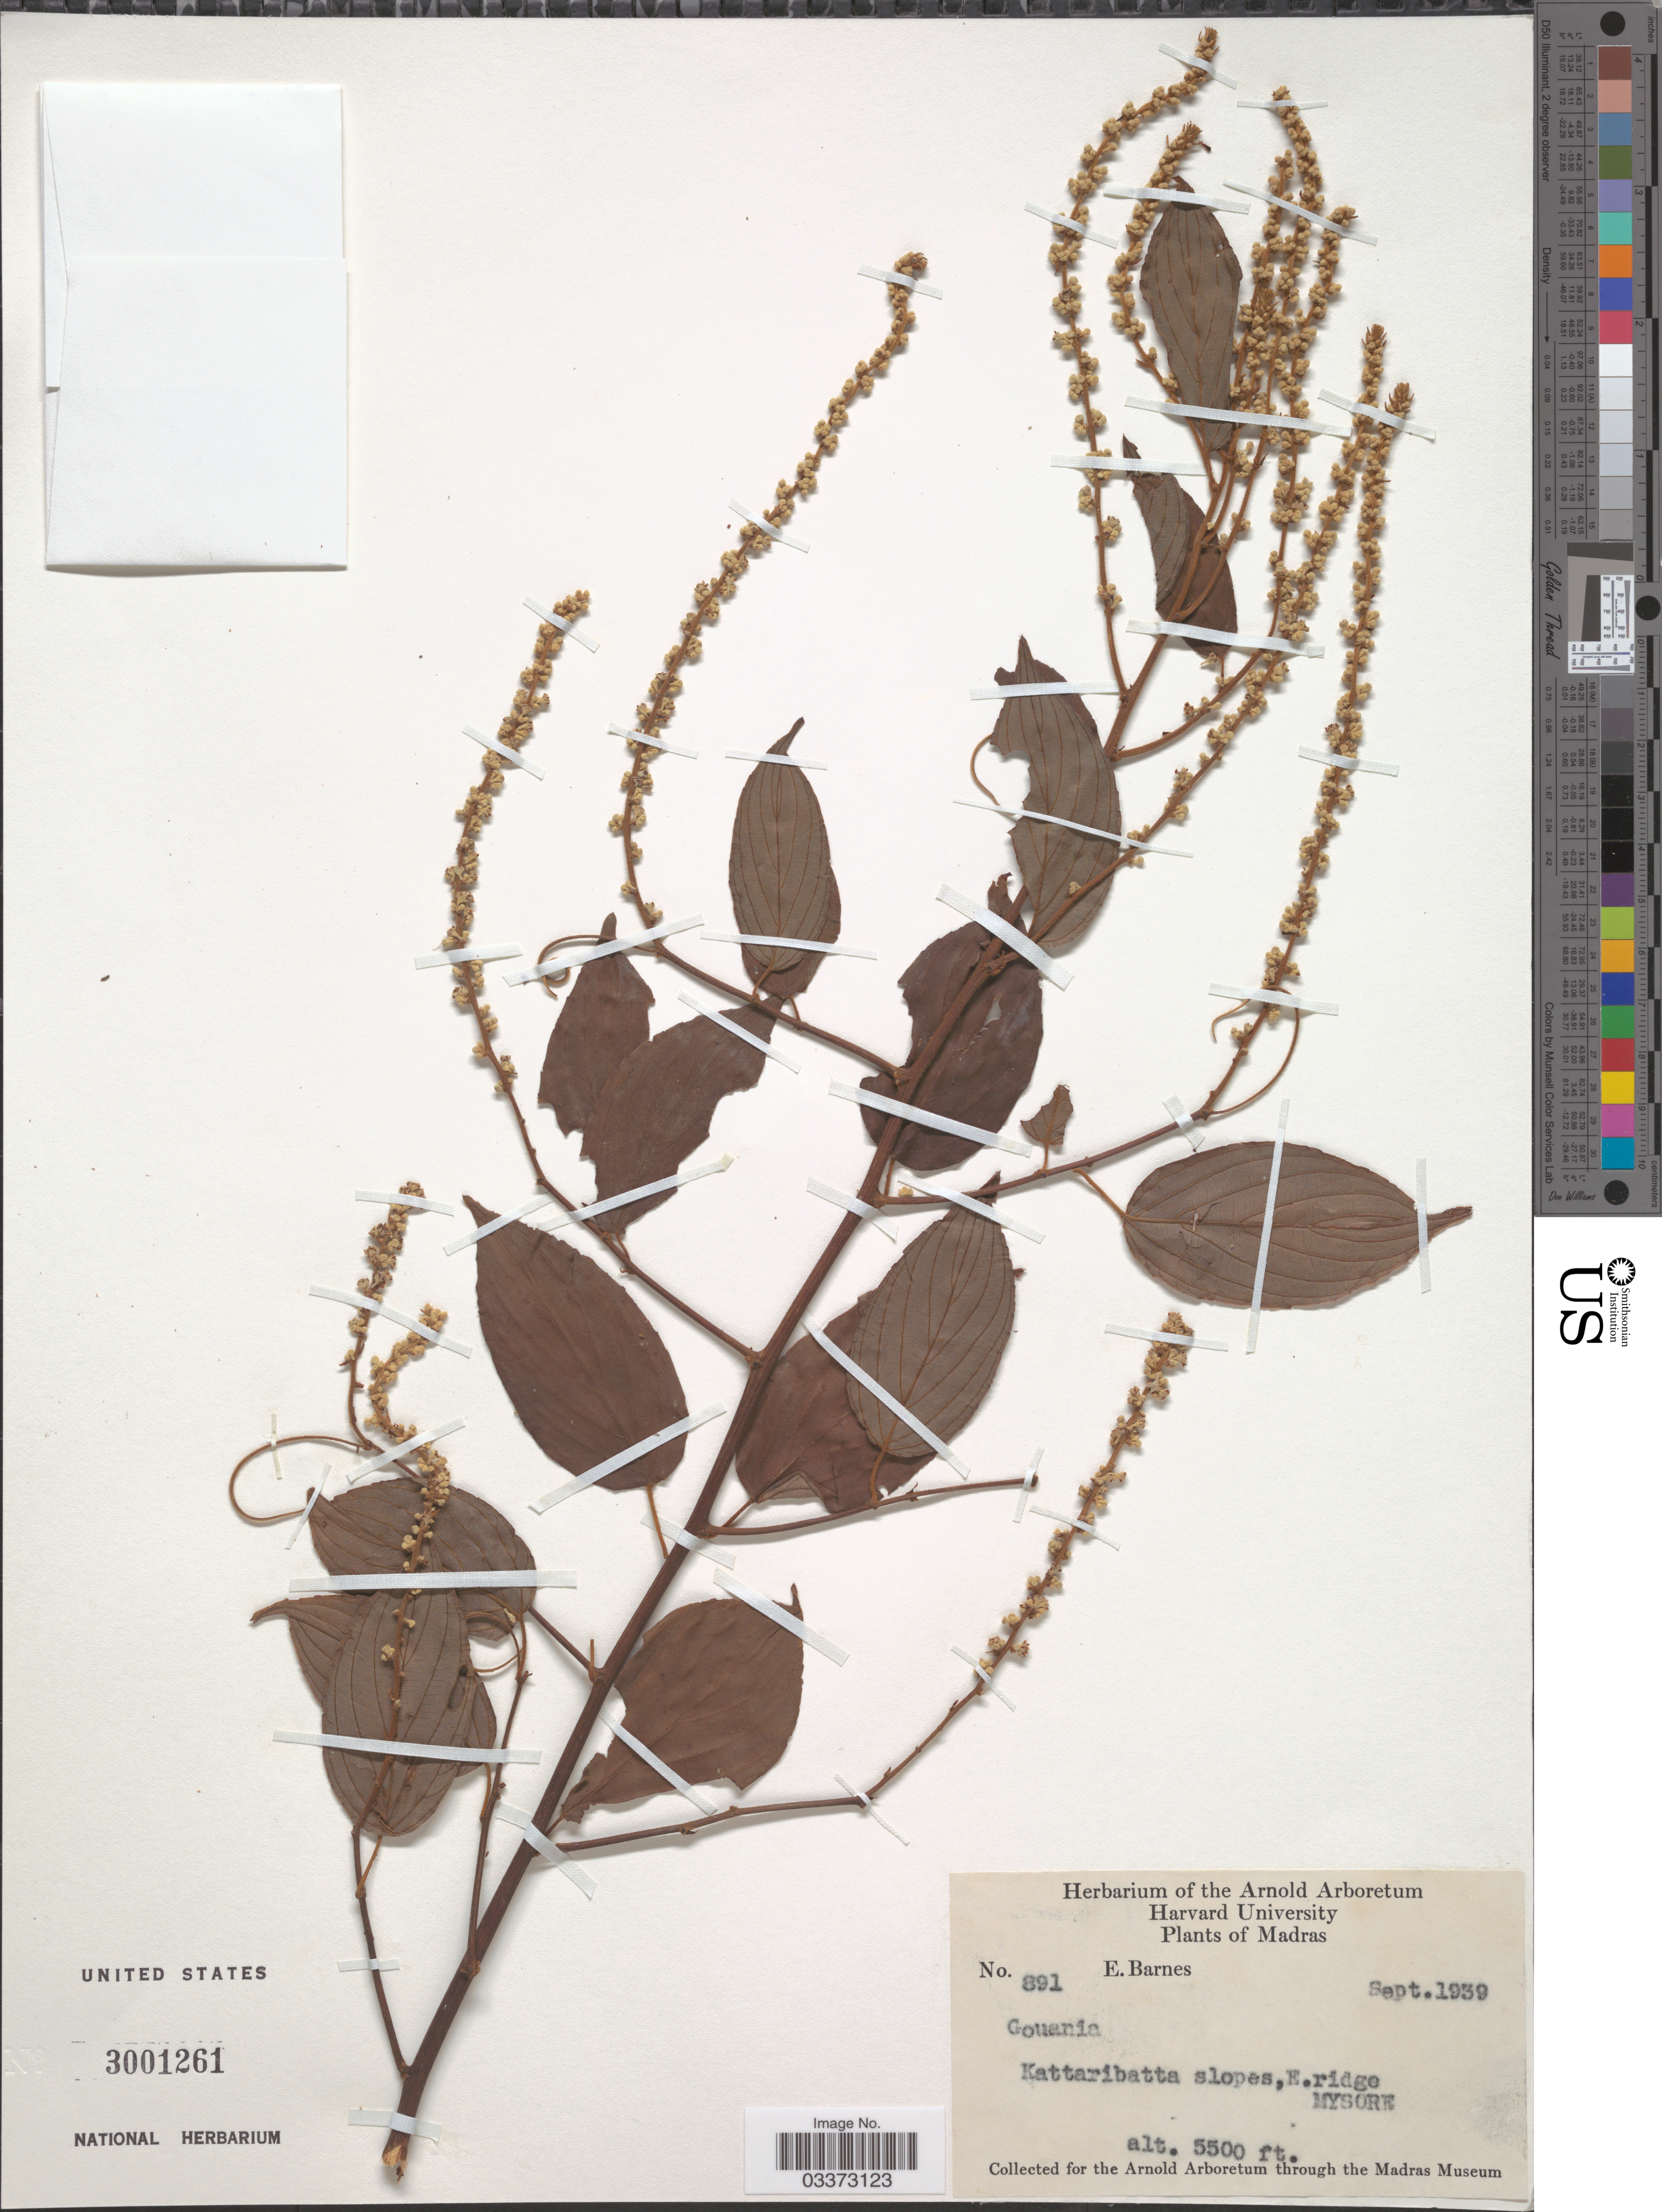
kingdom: Plantae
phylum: Tracheophyta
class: Magnoliopsida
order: Rosales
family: Rhamnaceae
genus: Gouania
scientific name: Gouania sp.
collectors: E. Barnes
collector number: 891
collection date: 1939-09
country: India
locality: Madras. Kattaribatta slopes, E. ridge Mysore.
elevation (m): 1676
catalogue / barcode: US 3001261